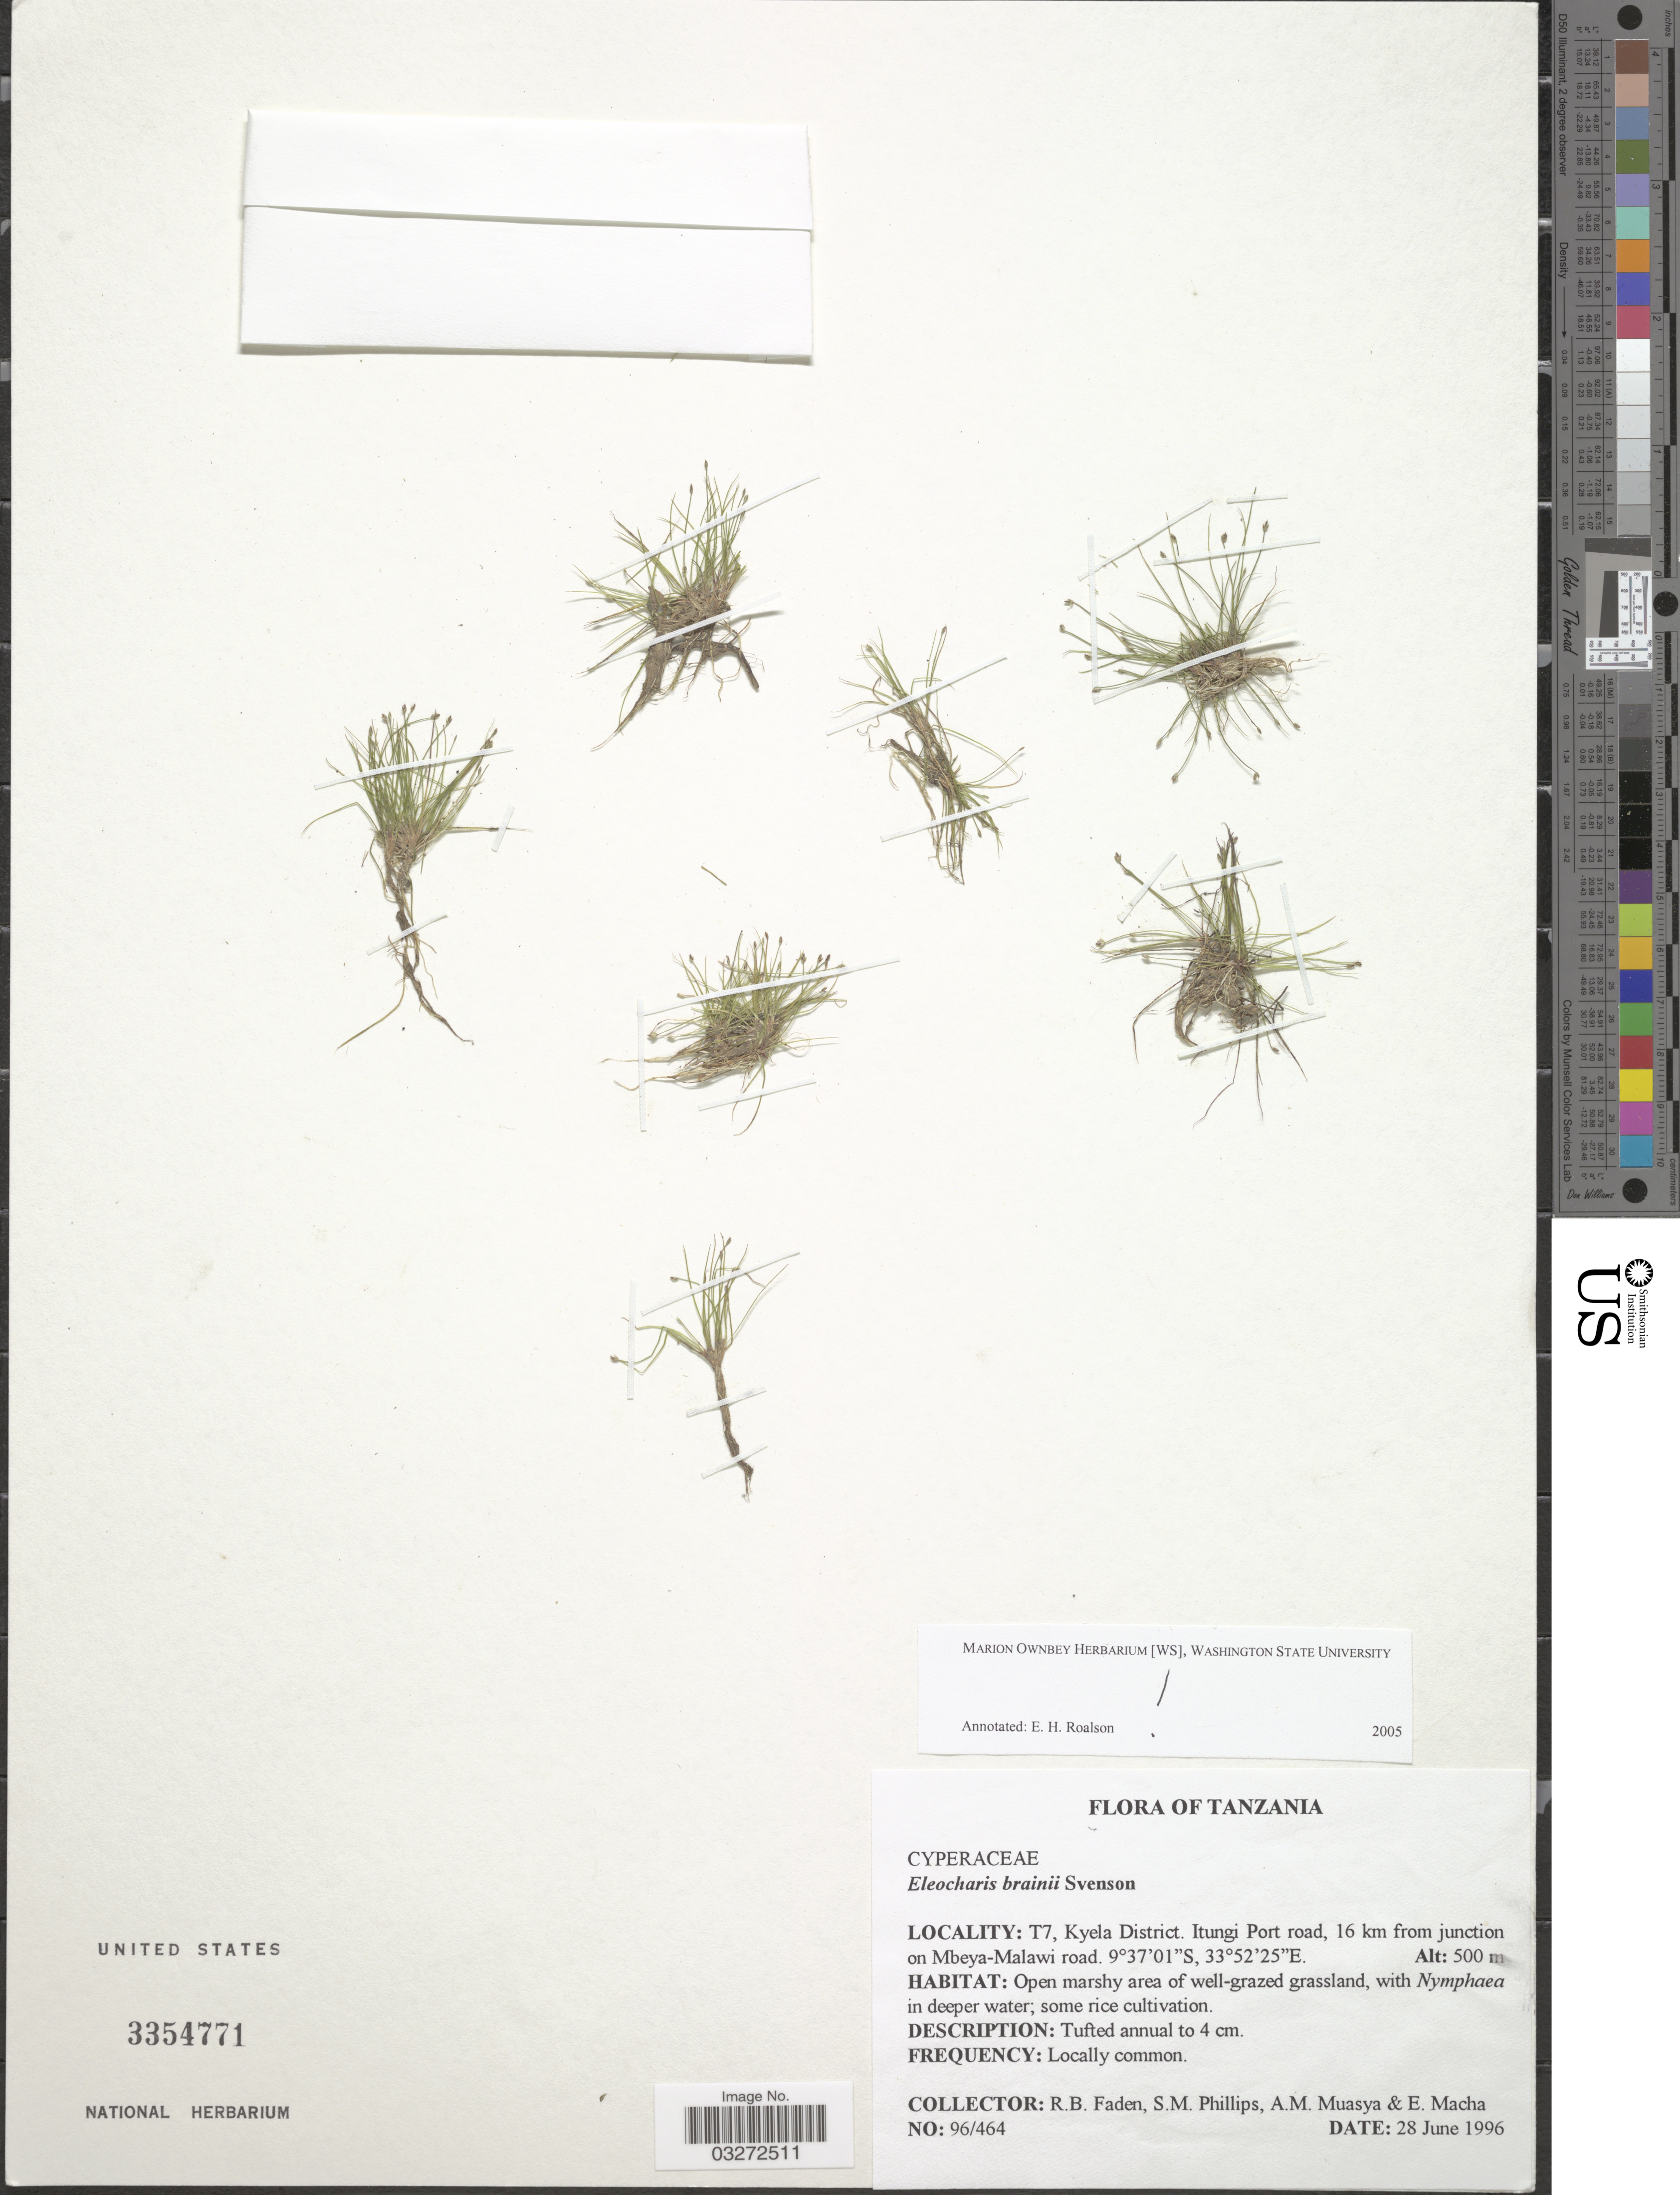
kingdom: Plantae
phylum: Tracheophyta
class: Liliopsida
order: Poales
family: Cyperaceae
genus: Eleocharis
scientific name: Eleocharis brainii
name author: Svenson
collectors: R. B. Faden, S. M. Phillips, A. Muasya & E. Macha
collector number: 96/464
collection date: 1996-06-28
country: Tanzania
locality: T7, Kyela District. Itungi Port road, 16 km from junction on Mbeya-Malawi road.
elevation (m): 500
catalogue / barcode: US 3354771